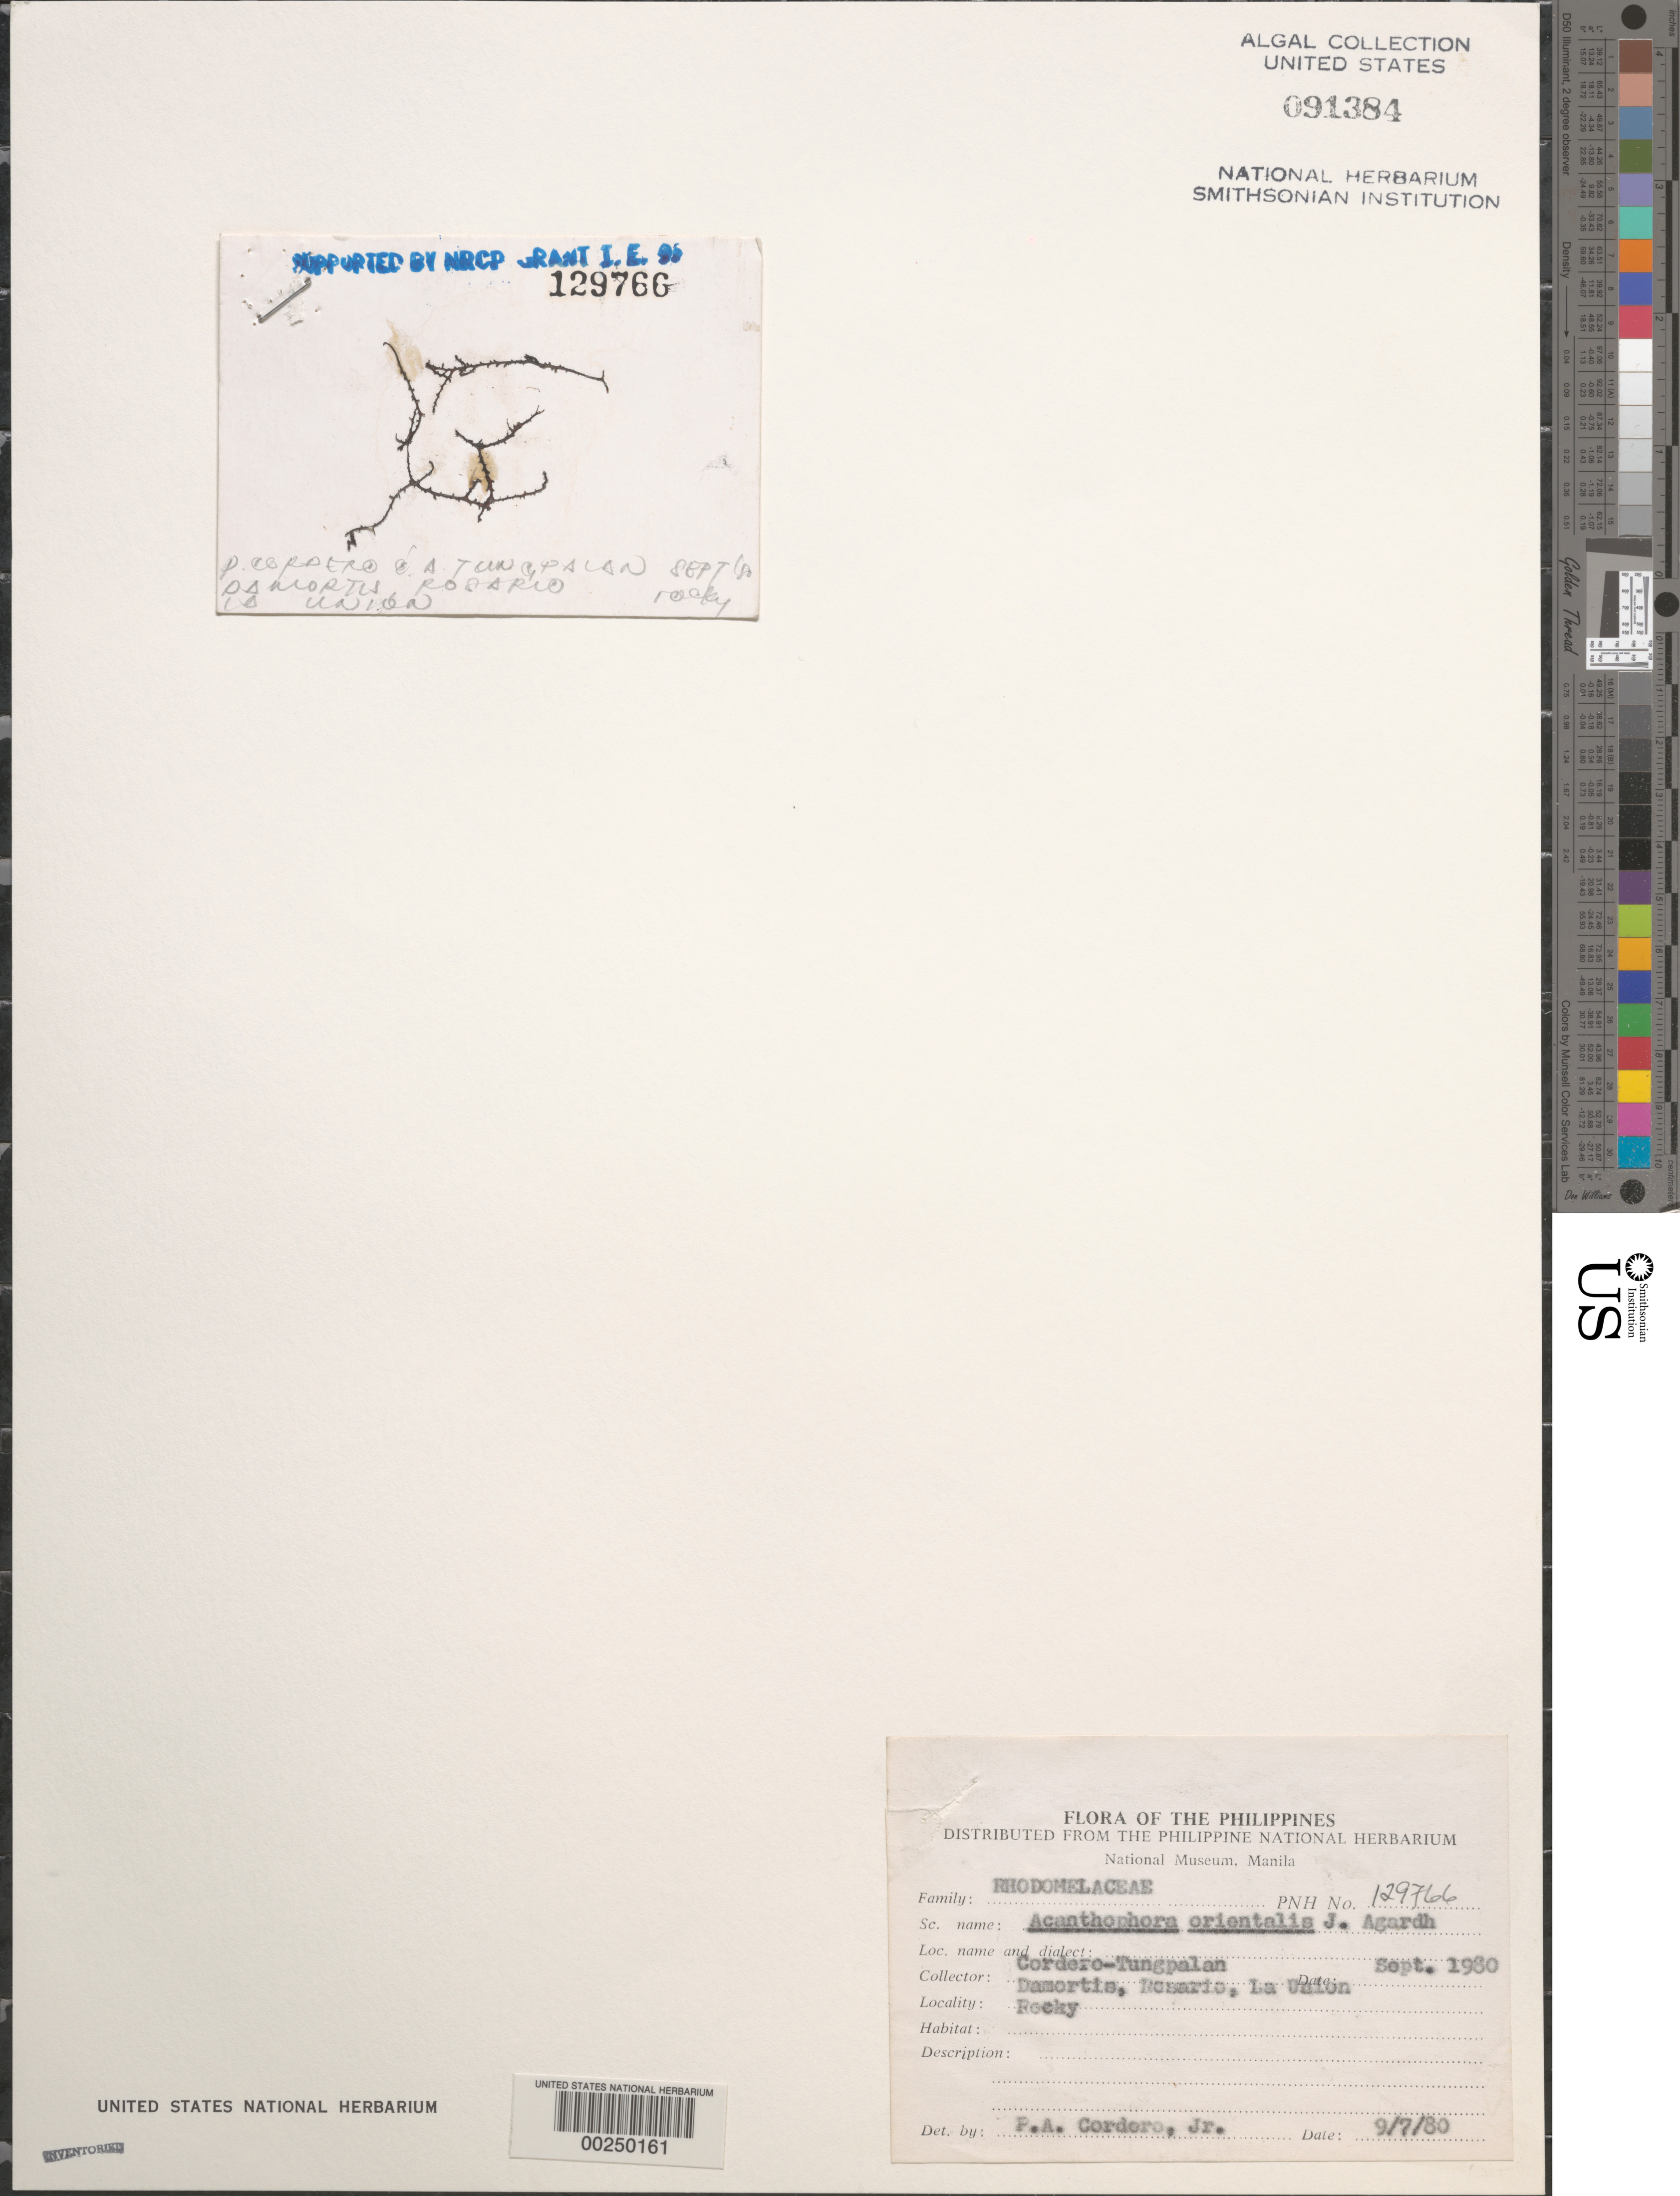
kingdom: Plantae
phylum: Rhodophyta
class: Florideophyceae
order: Ceramiales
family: Rhodomelaceae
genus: Acanthophora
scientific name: Acanthophora spicifera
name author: (Vahl) Børgesen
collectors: P. A. Cordero & A. Tungpalan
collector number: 129766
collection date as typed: Sep 1980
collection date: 1980-09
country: Philippines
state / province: Ilocos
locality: Damortis, rosario, la union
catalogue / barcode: US 91384